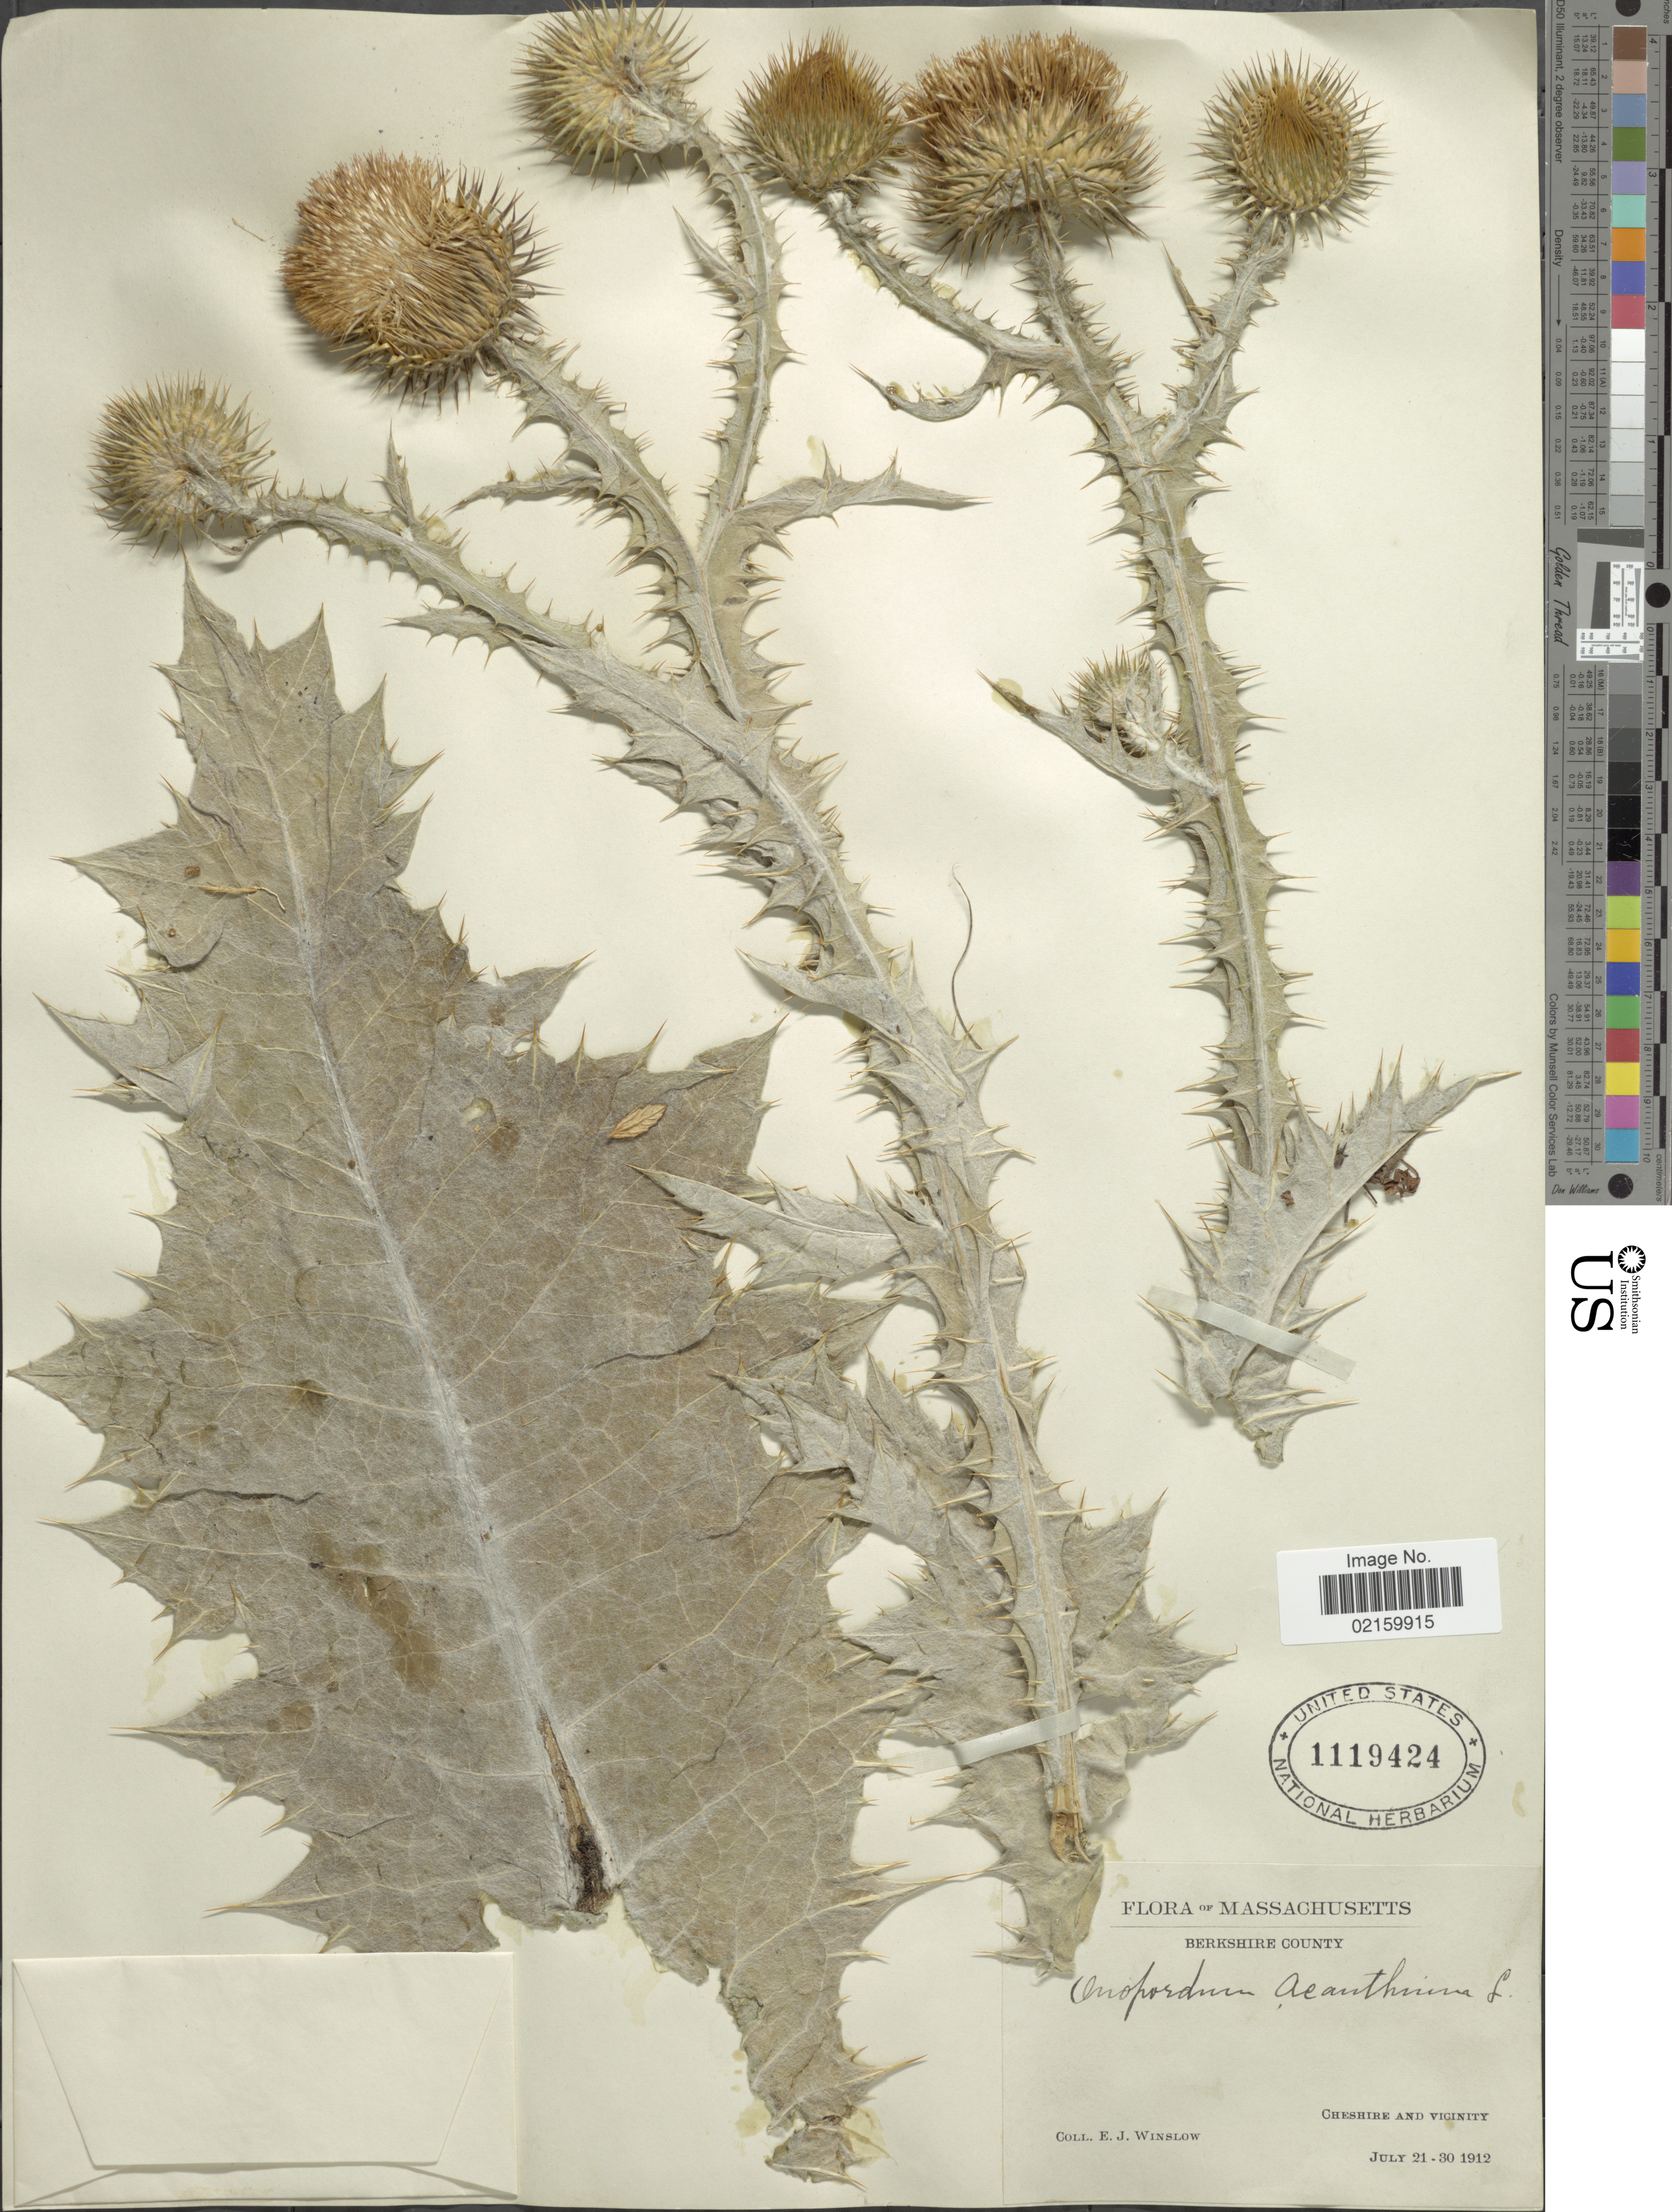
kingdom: Plantae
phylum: Tracheophyta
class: Magnoliopsida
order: Asterales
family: Asteraceae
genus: Onopordum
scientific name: Onopordum acanthium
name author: L.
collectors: E. Winslow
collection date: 1912-07-21/1912-07-30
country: United States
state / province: Massachusetts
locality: Massachusetts, Berkshire County. Cheshire and vicinity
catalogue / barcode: US 1119424